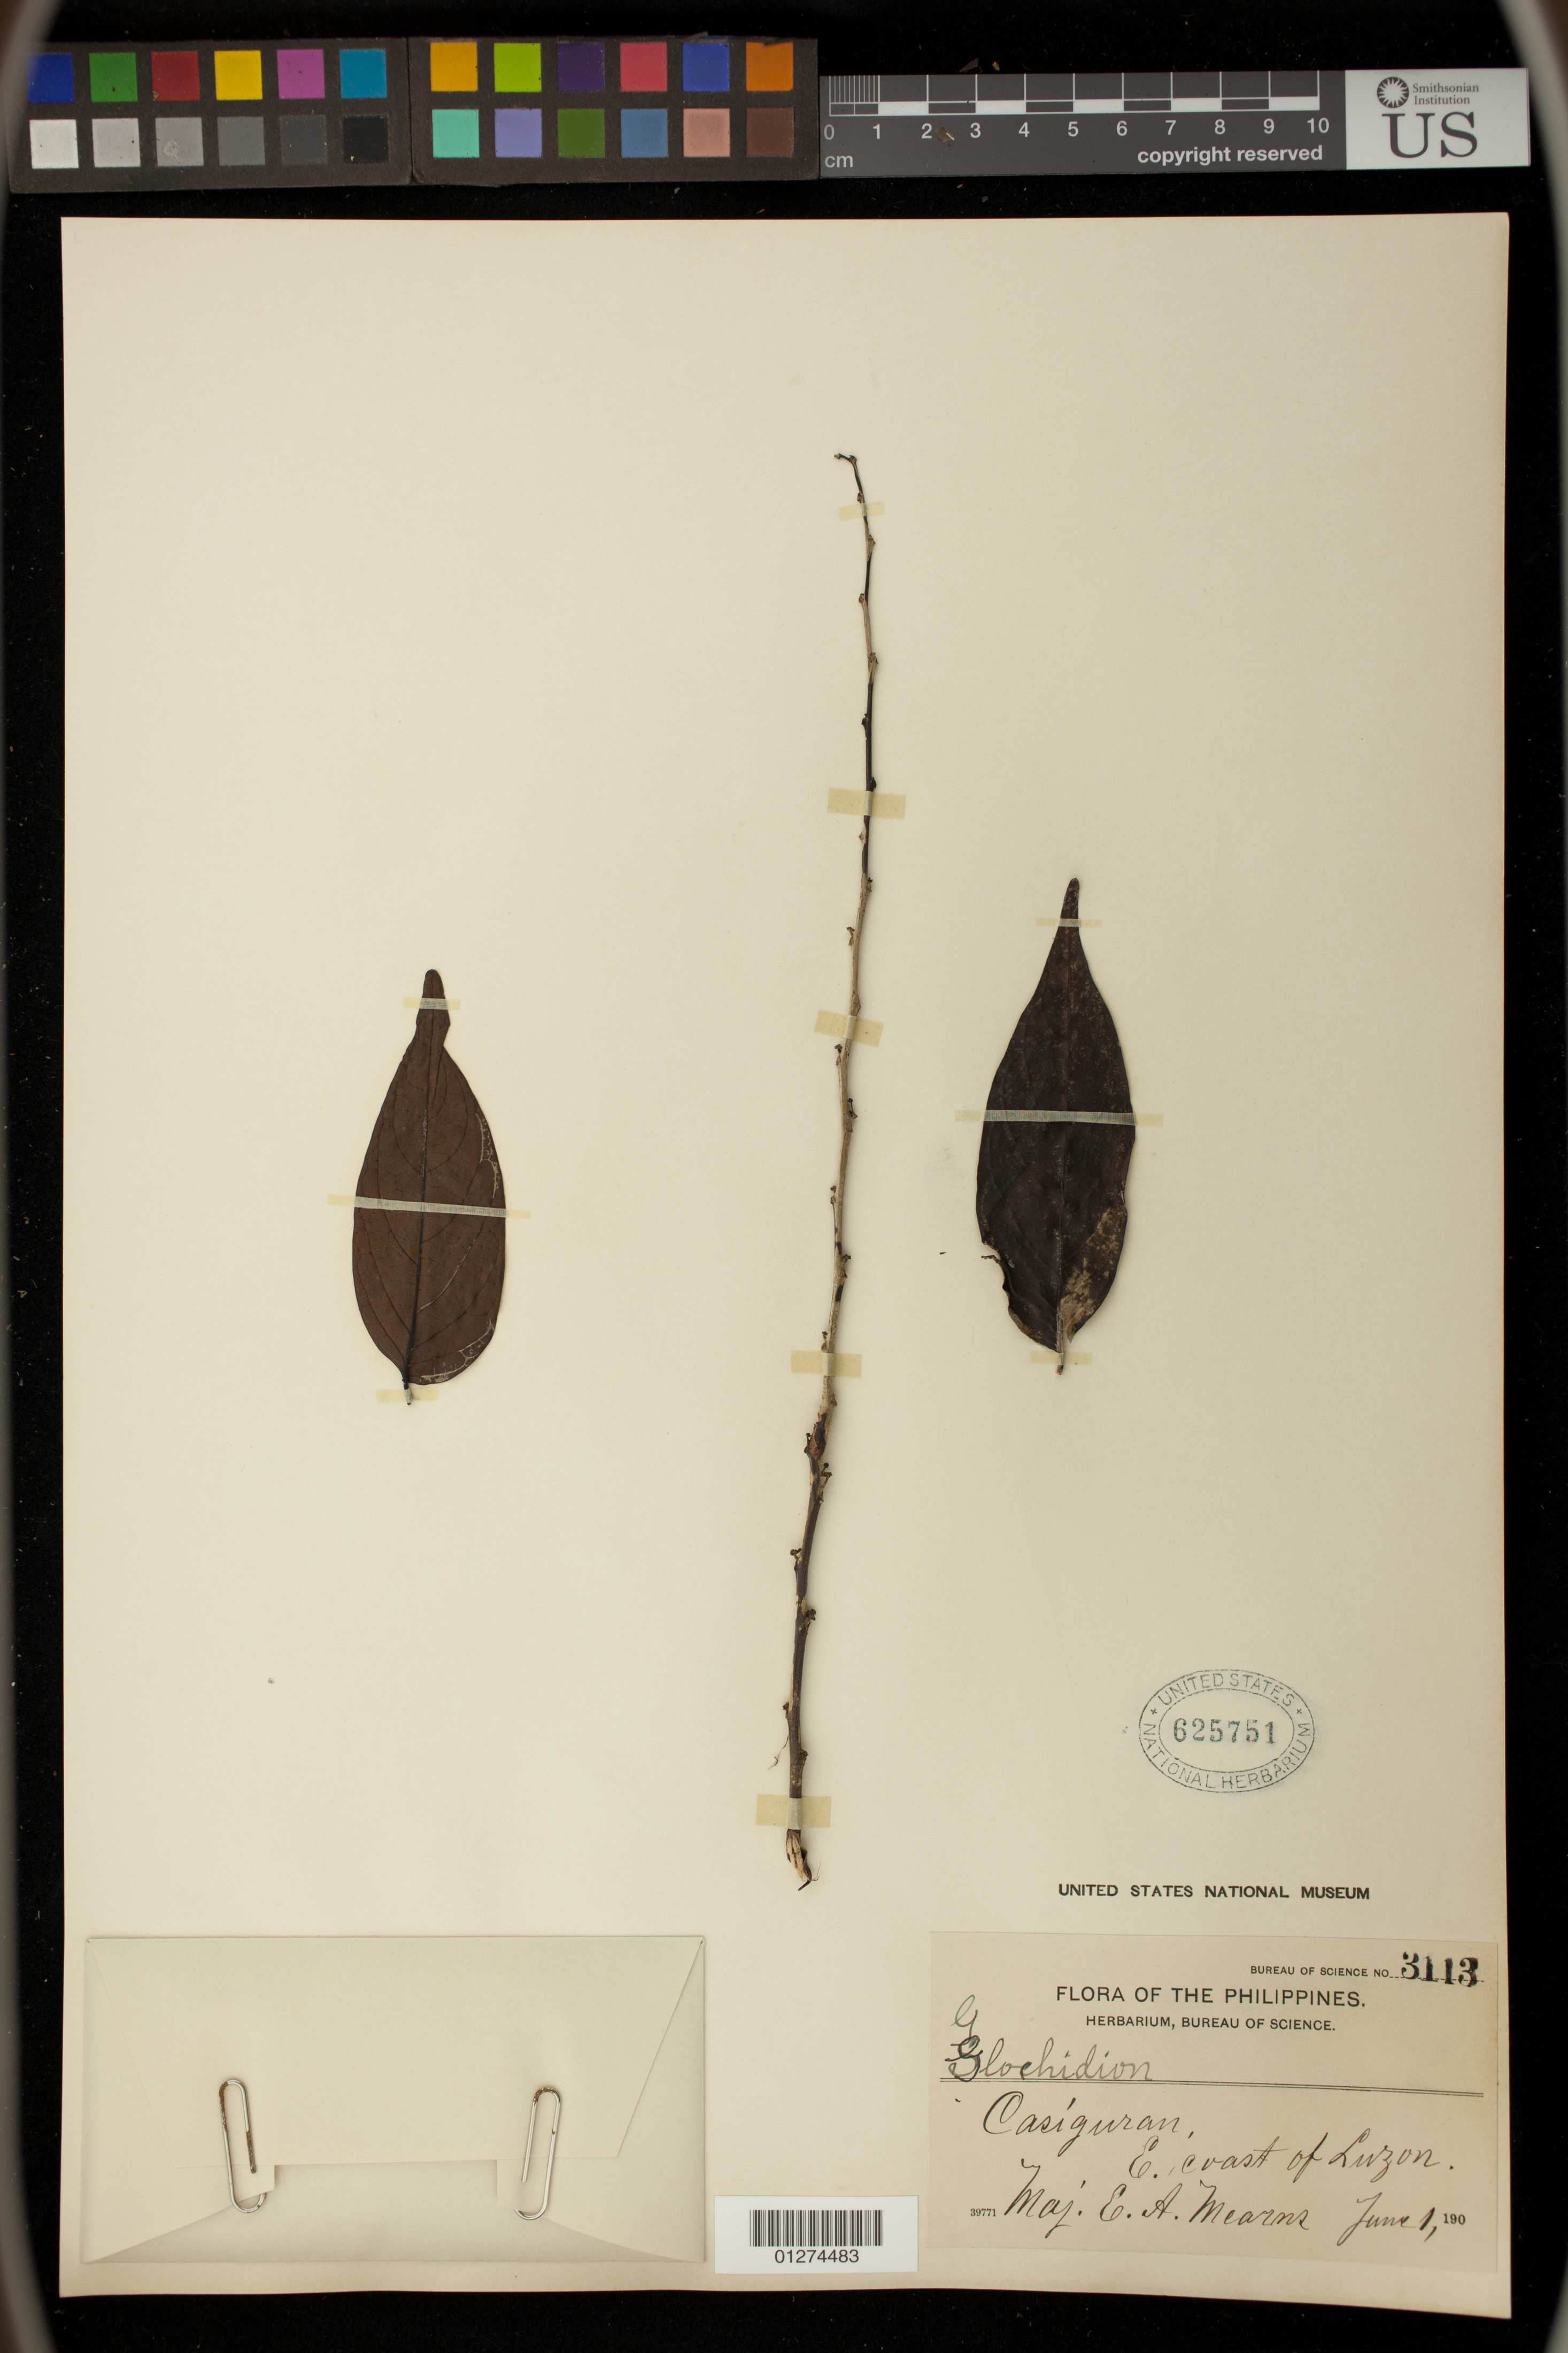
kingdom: Plantae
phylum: Tracheophyta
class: Magnoliopsida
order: Malpighiales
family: Phyllanthaceae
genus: Glochidion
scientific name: Glochidion sp.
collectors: E. A. Mearns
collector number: Bur. Sci. 3113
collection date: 1900-06-01/1909-06-01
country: Philippines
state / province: Bicol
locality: Casiguran, Eastern coast of Luzon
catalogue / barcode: US 625751